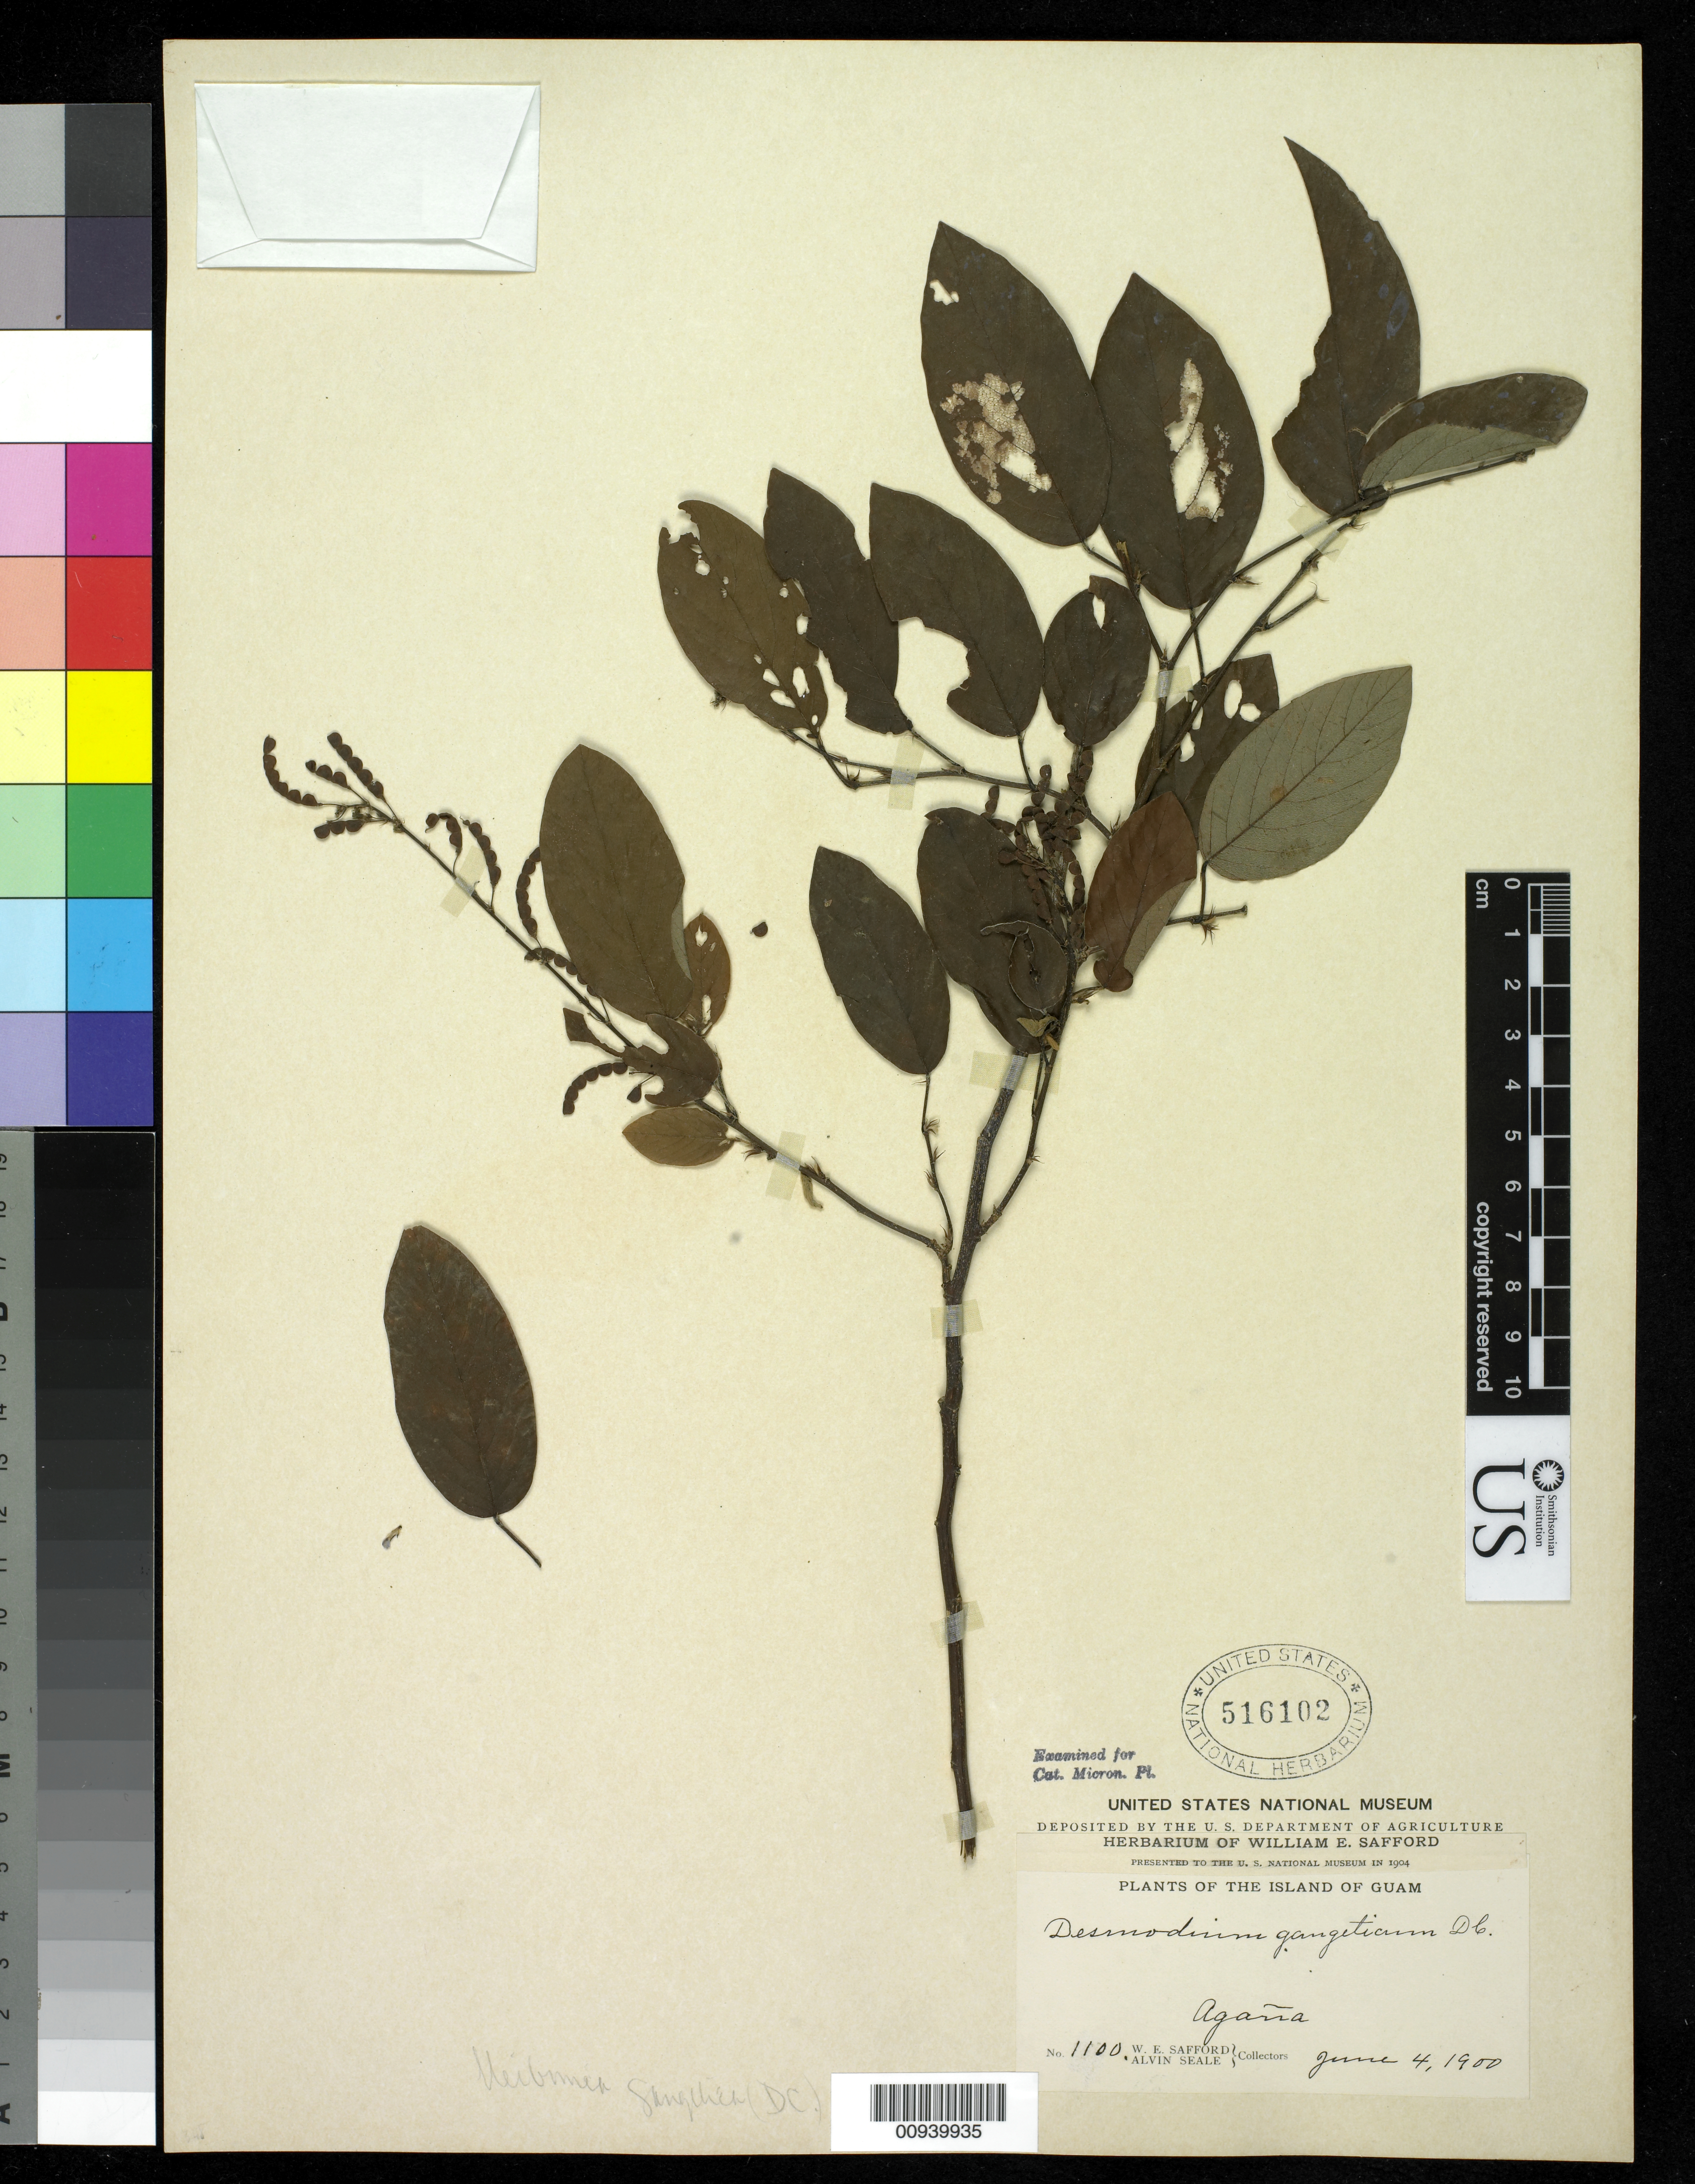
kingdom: Plantae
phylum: Tracheophyta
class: Magnoliopsida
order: Fabales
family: Fabaceae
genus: Pleurolobus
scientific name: Pleurolobus gangeticus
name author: (L.) J. St.-Hil. ex H. Ohashi & K. Ohashi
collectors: W. E. Safford & A. Seale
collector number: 1100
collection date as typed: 04 Jun 1900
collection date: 1900-06-04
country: Guam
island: Guam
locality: Agana, Guam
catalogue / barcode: US 516102